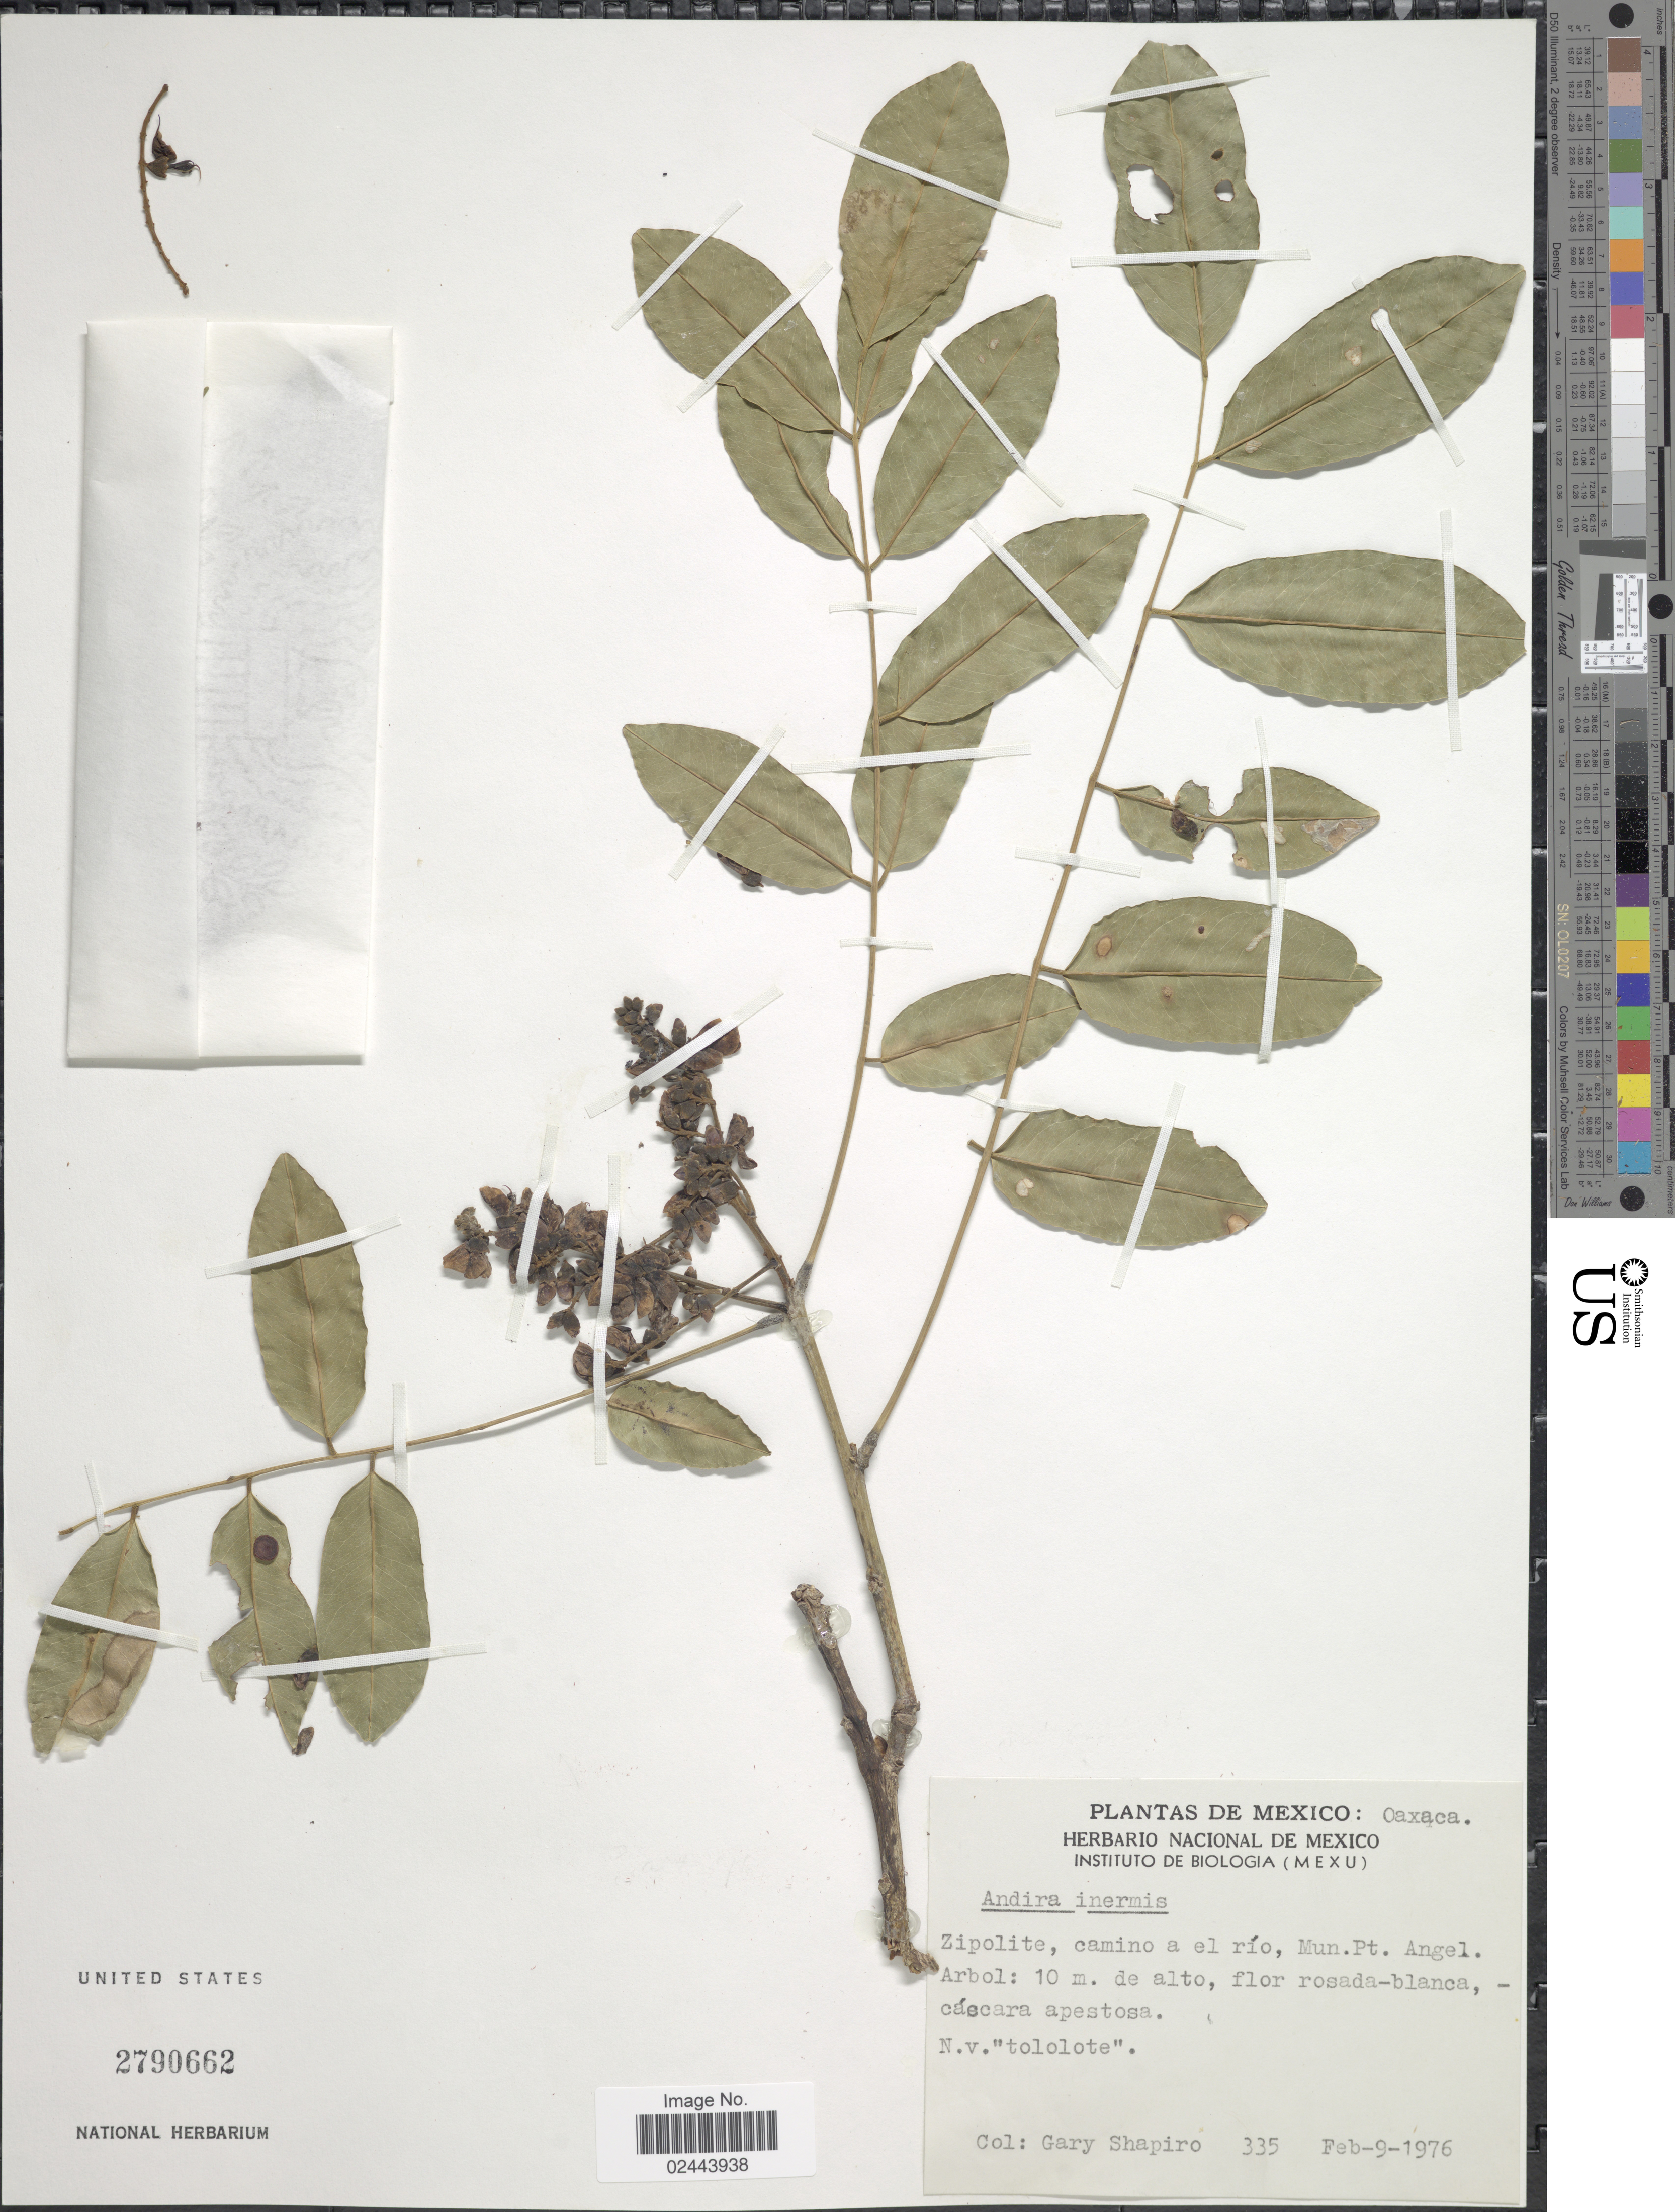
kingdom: Plantae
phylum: Tracheophyta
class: Magnoliopsida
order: Fabales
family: Fabaceae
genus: Andira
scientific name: Andira inermis subsp. inermis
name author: (W. Wright) Kunth ex DC.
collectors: G. Shapiro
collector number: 335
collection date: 1976-02-09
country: Mexico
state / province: Oaxaca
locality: Zipolite, camino a el río, Mun Pt Angel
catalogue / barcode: US 2790662